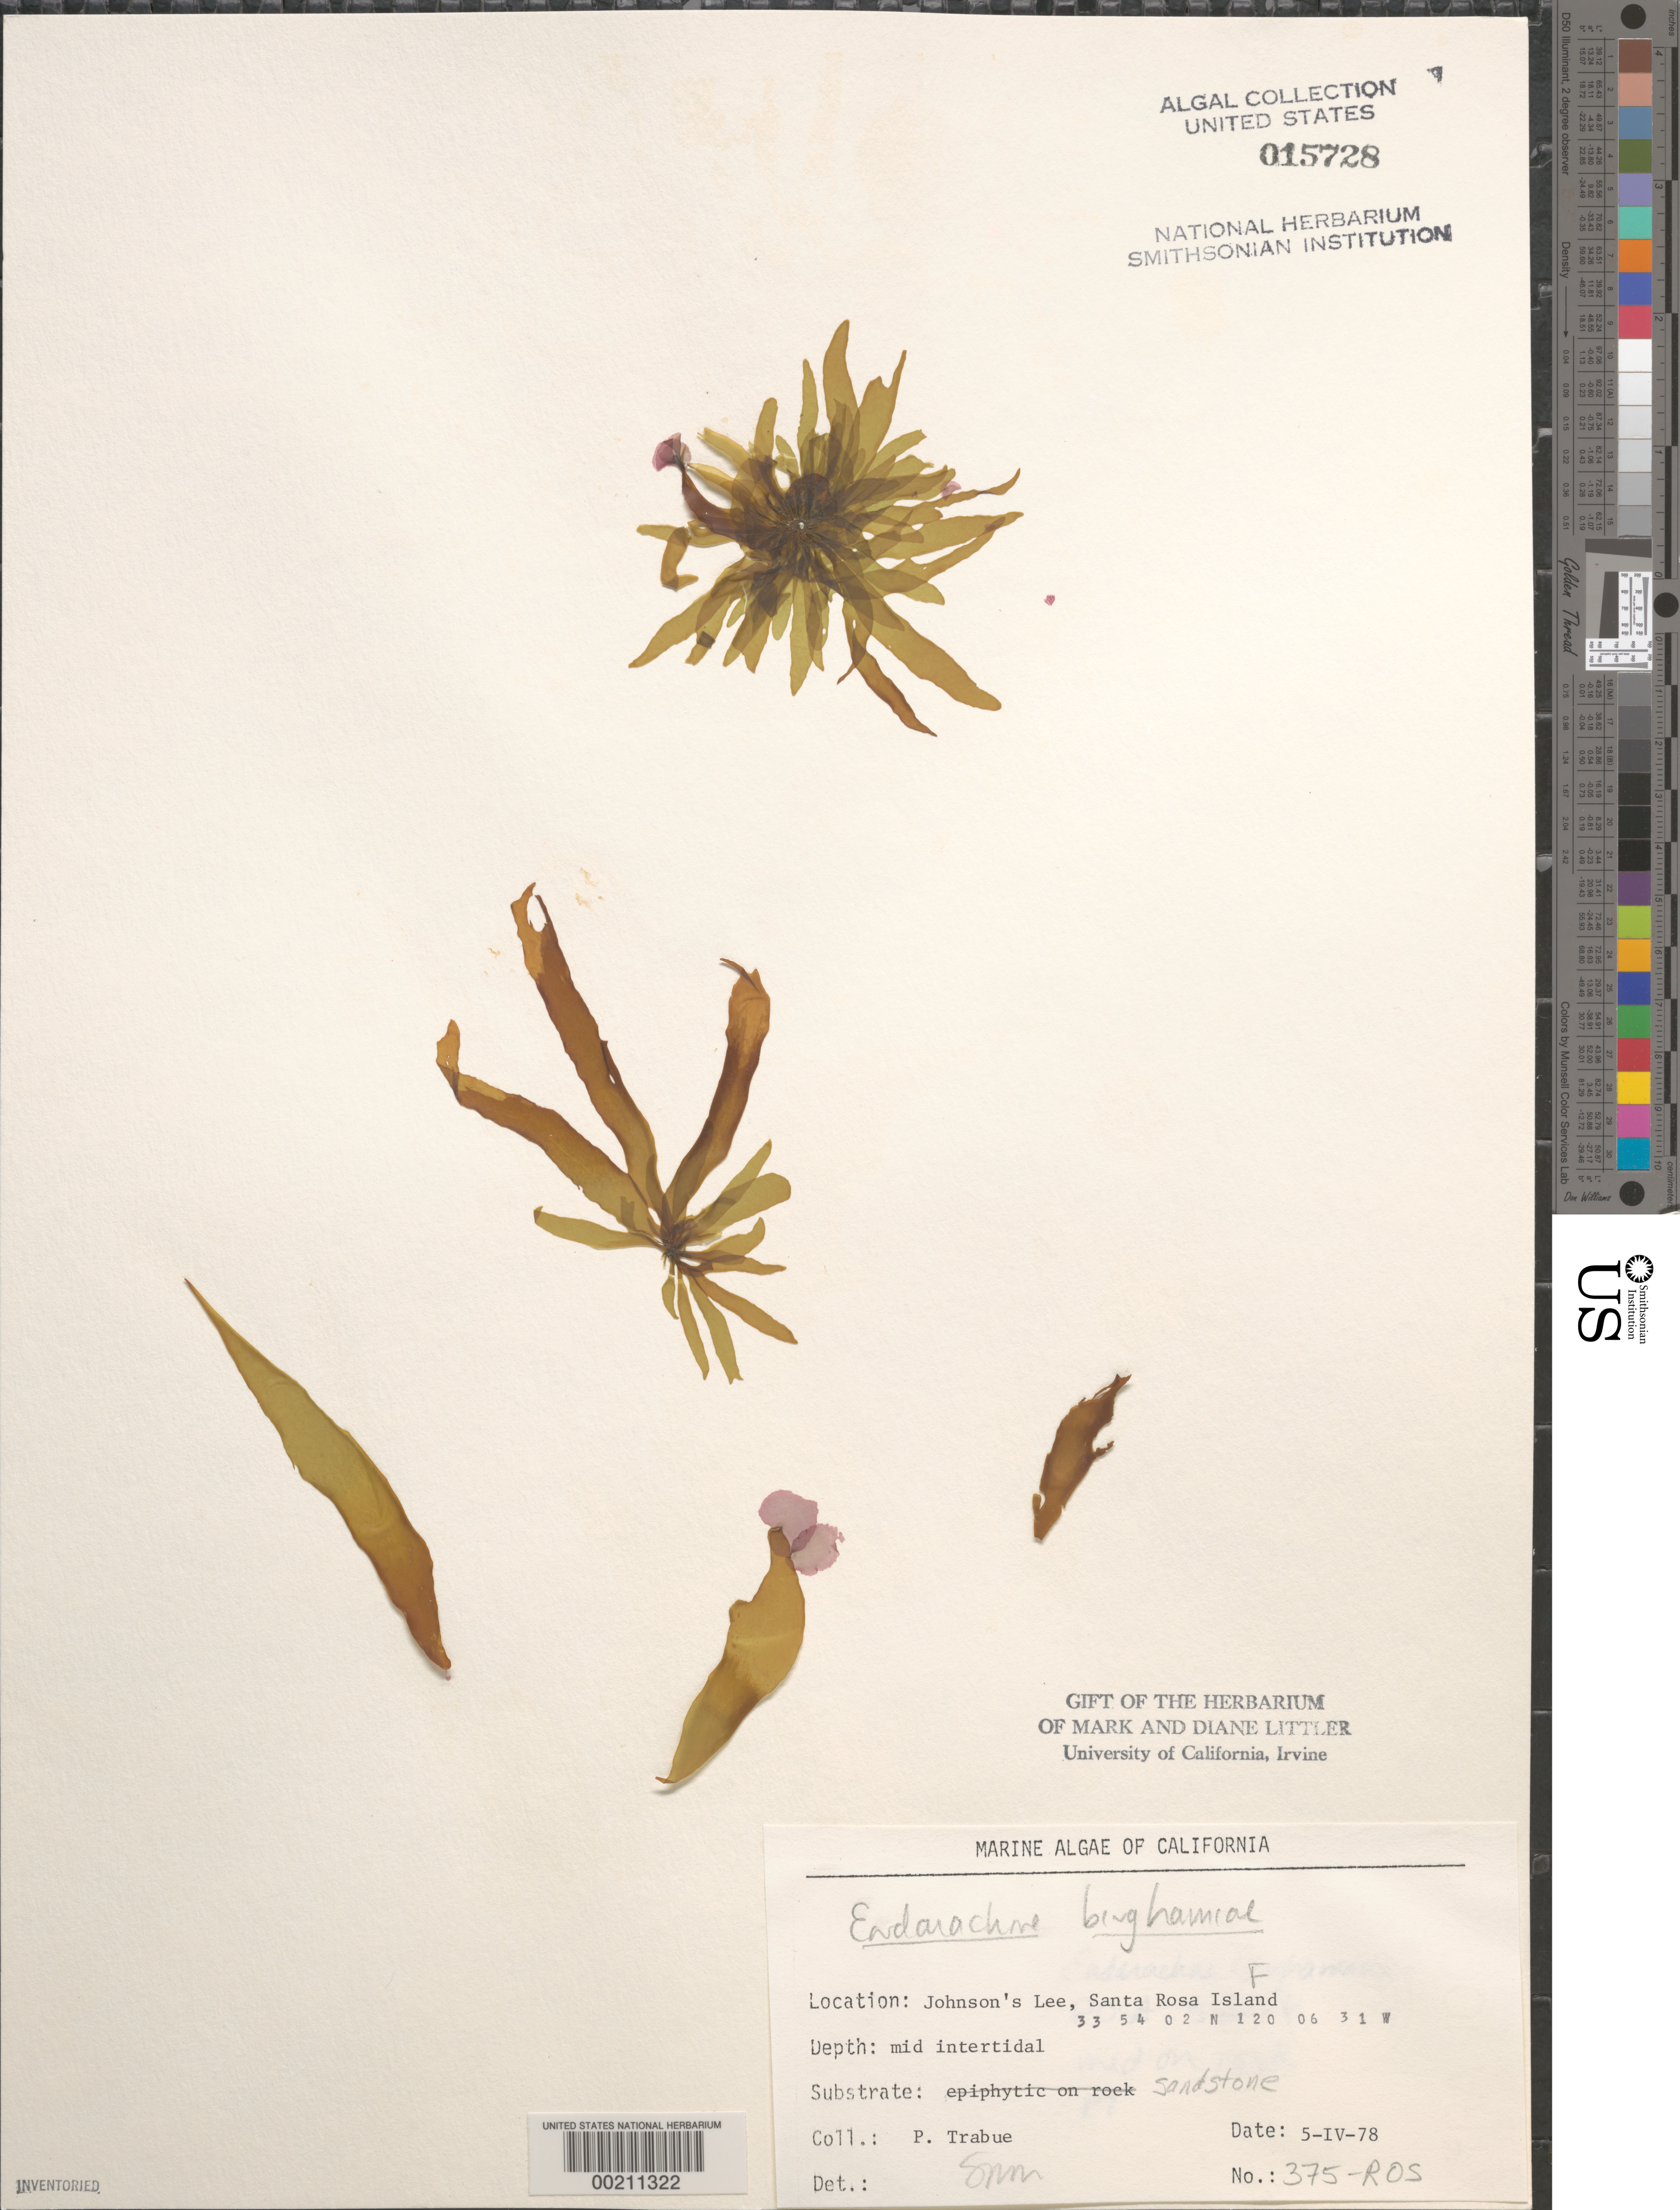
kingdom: Chromista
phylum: Ochrophyta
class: Phaeophyceae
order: Scytosiphonales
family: Scytosiphonaceae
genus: Petalonia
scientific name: Petalonia binghamiae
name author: (J. Agardh) K.L.Vinogr.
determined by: Algae name updating Project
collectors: P. J. Trabue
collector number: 375-ros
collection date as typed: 05 Apr 1978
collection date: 1978-04-05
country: United States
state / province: California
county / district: Santa Barbara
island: Santa Rosa Island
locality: Johnson's Lee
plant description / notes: BLM-SOCALBIGHT Rocky Intertidal Survey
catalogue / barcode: US 15728